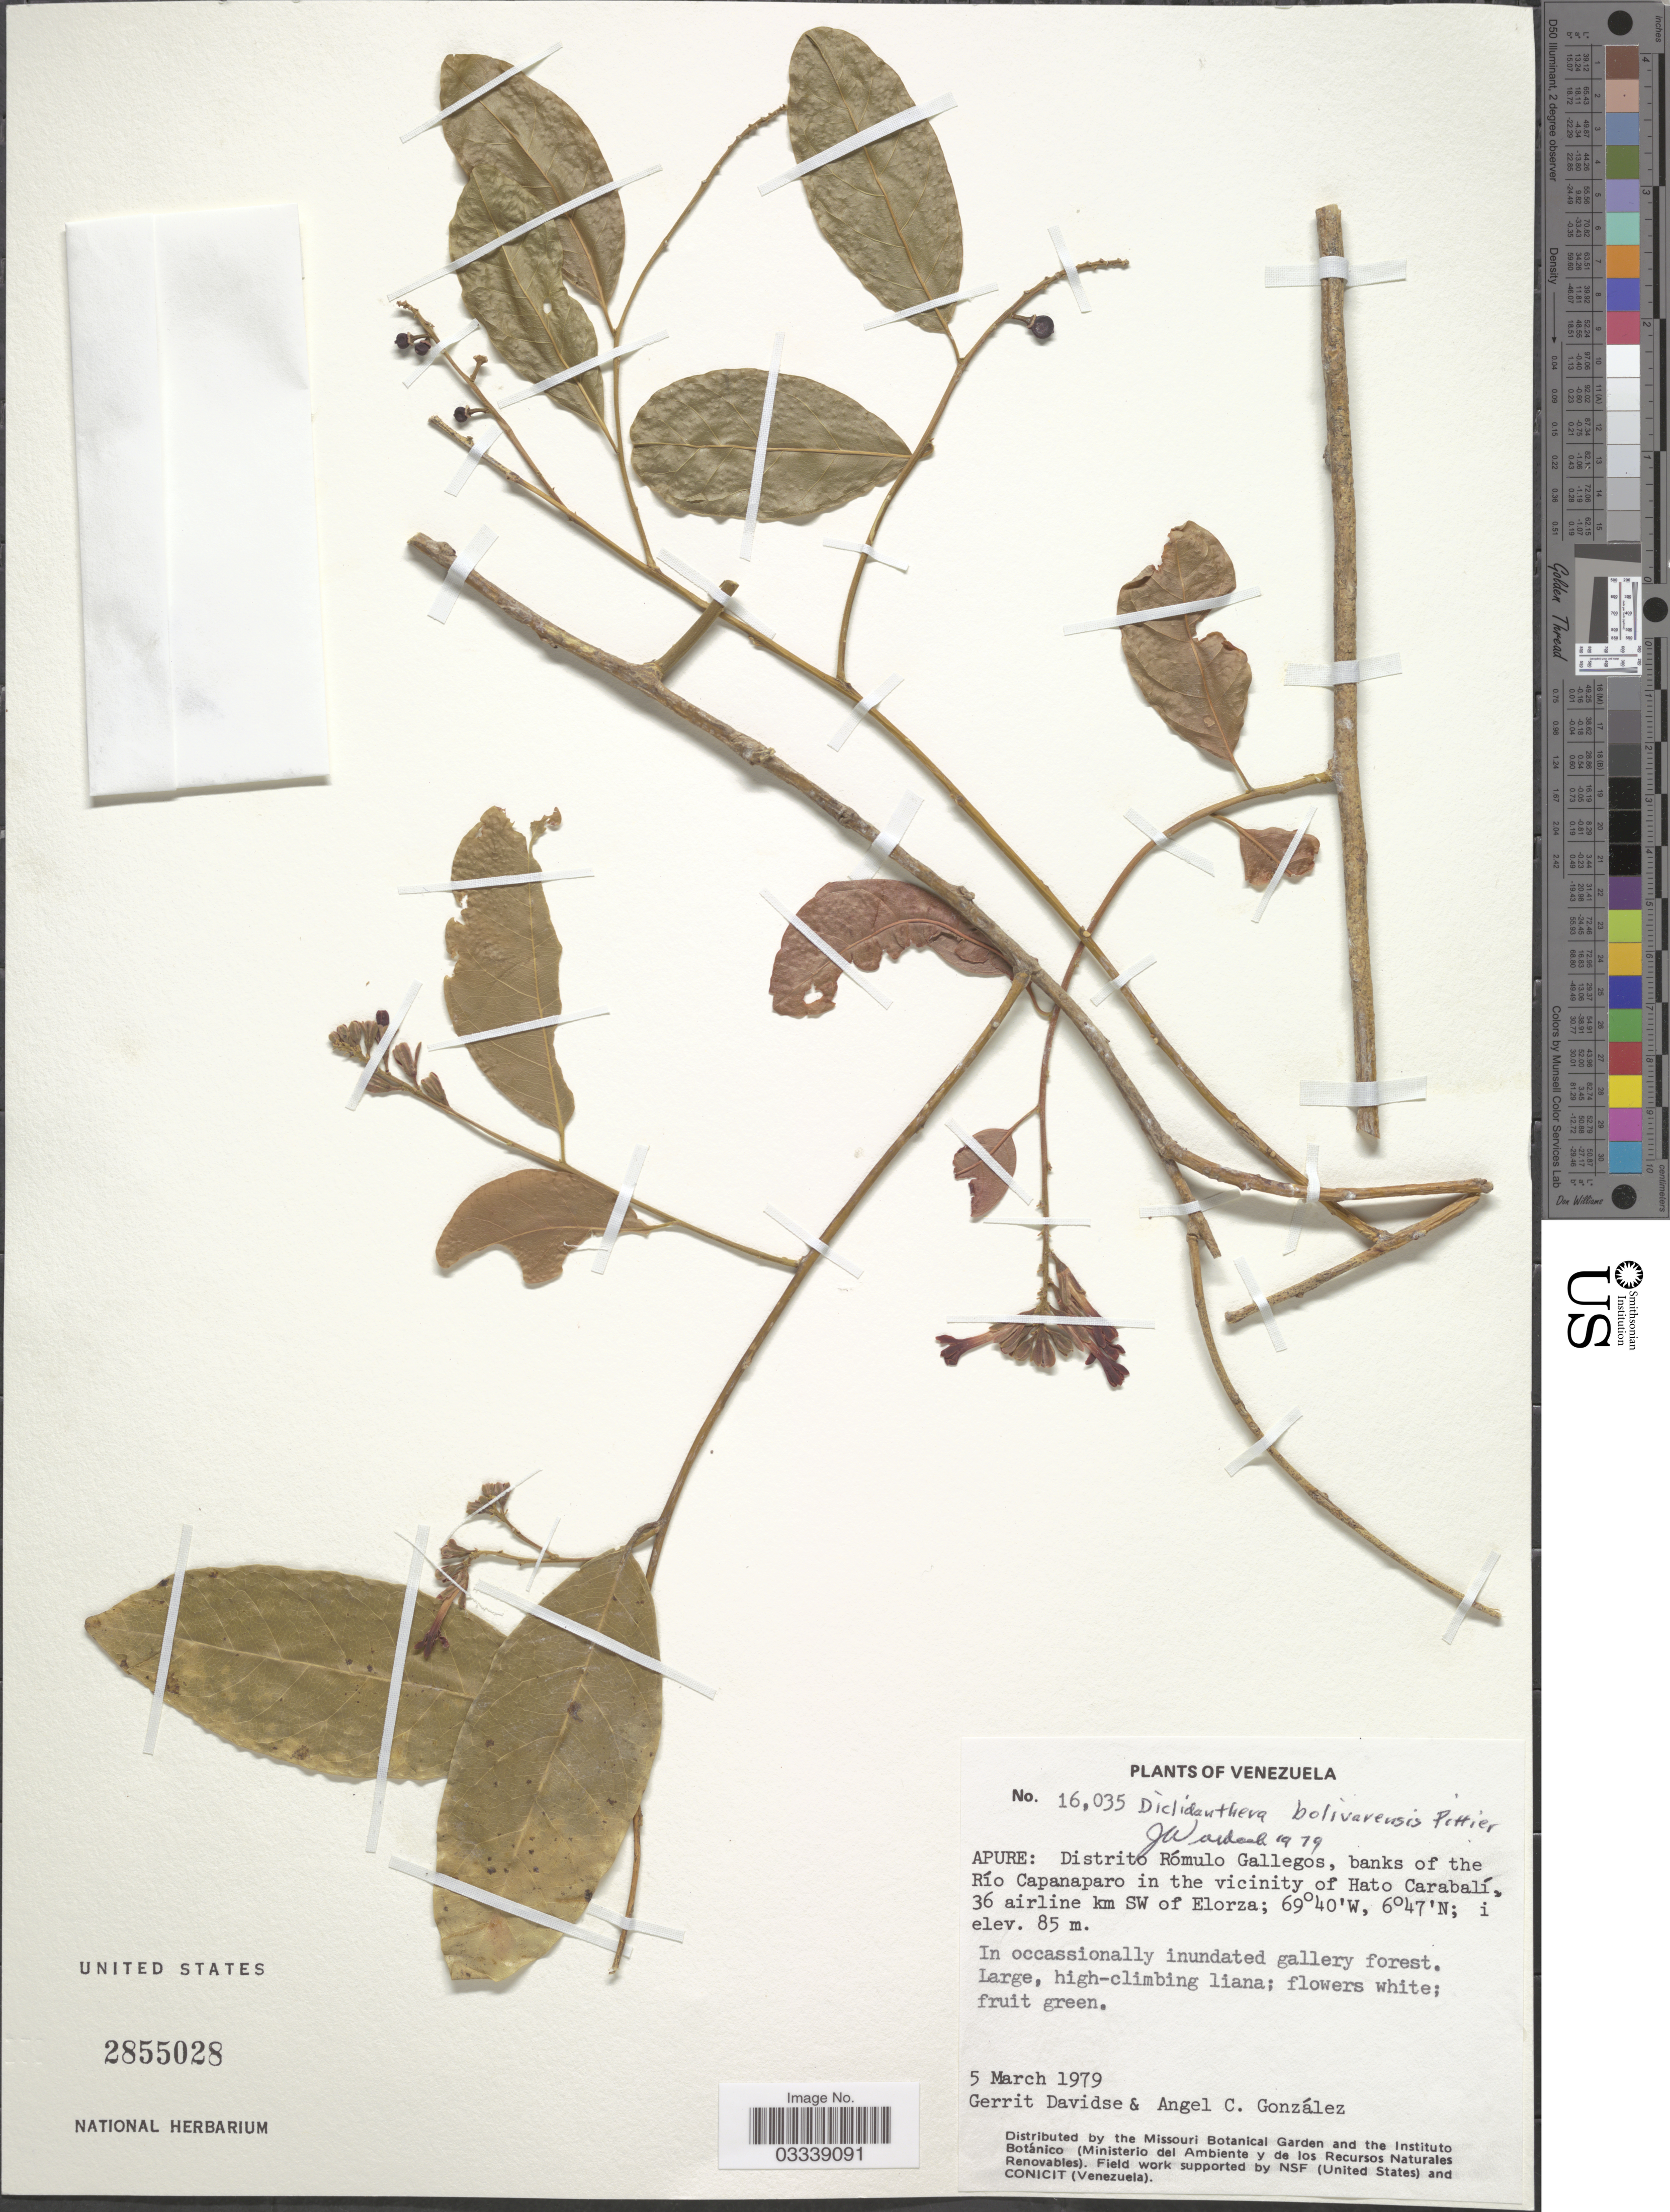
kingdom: Plantae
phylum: Tracheophyta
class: Magnoliopsida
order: Fabales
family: Polygalaceae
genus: Diclidanthera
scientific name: Diclidanthera bolivarensis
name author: Pittier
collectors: G. Davidse & A. C. González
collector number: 16035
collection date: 1979-03-05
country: Venezuela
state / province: Apure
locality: Distrito Rómulo Gallegos, banks of the Río Capanaparo in the vicinity of Hato Carabalí, 36 airline km SW of Elorza.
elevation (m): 85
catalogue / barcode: US 2855028